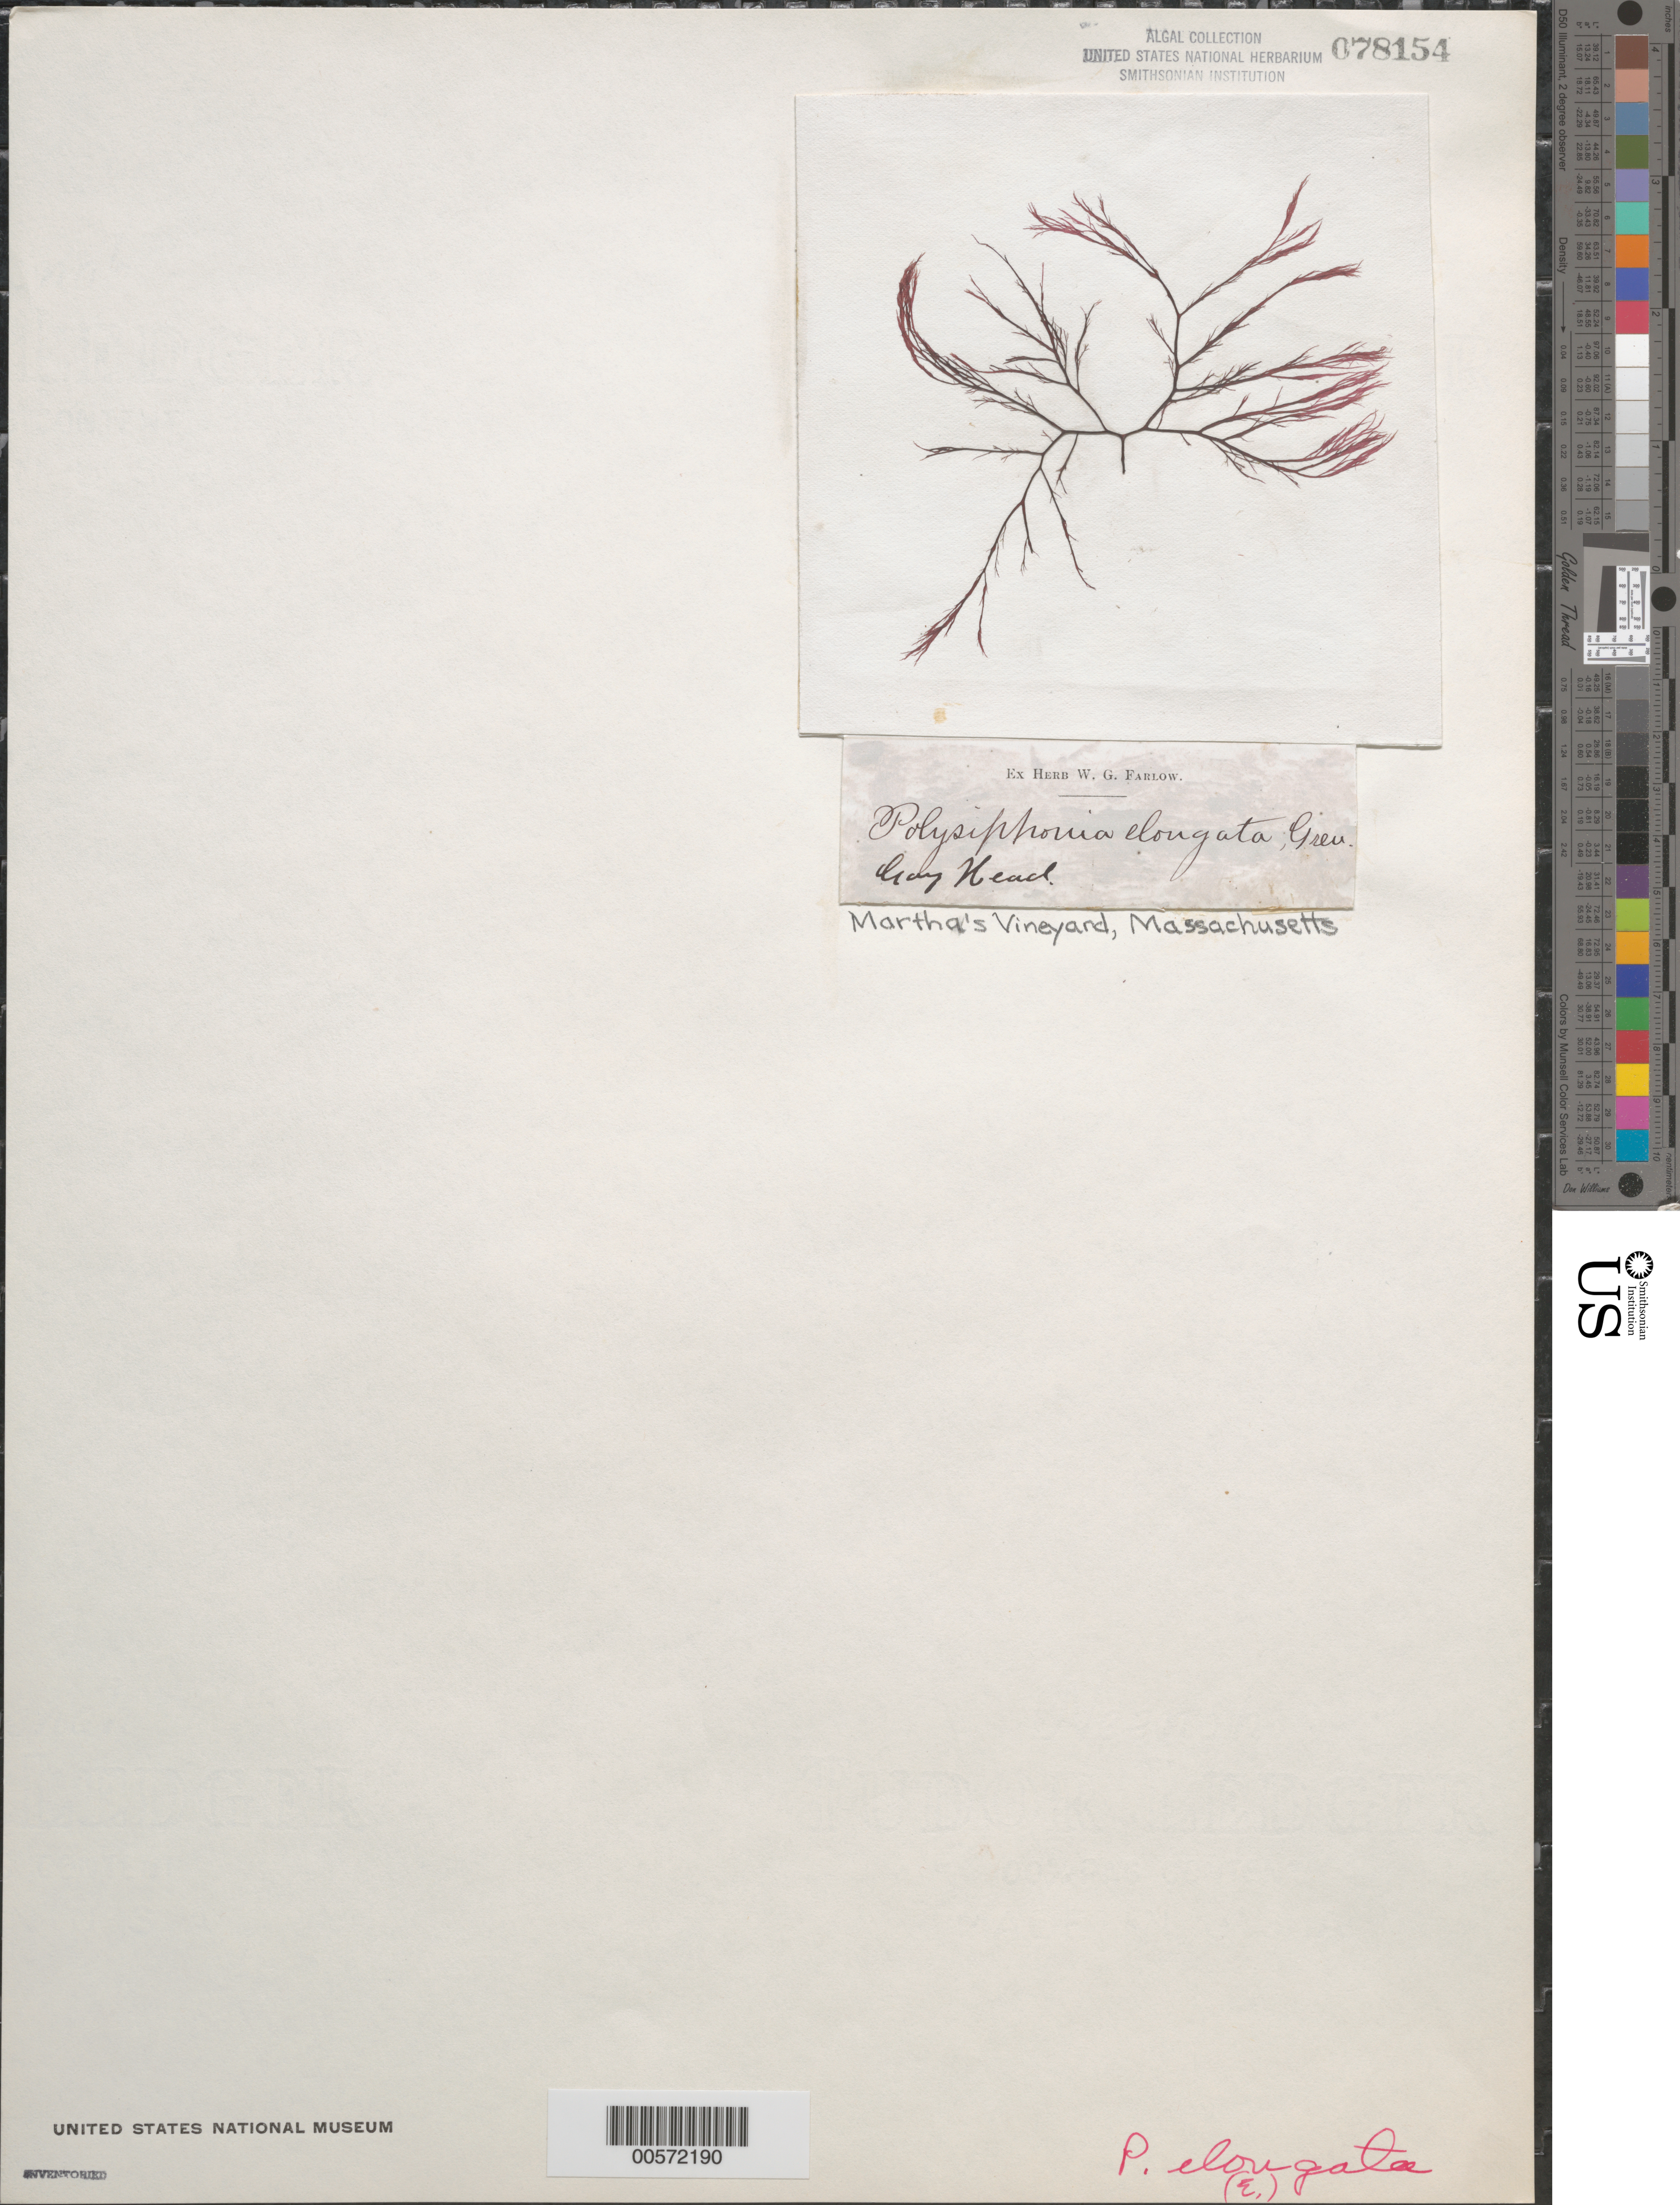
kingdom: Plantae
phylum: Rhodophyta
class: Florideophyceae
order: Ceramiales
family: Rhodomelaceae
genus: Carradoriella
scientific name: Carradoriella elongata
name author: (Hudson) Savoie & G.W. Saunders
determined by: Algae name updating Project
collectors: W. Farlow (Herbarium)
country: United States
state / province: Massachusetts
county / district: Dukes County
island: Martha's Vineyard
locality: Gay Head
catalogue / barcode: US 78154